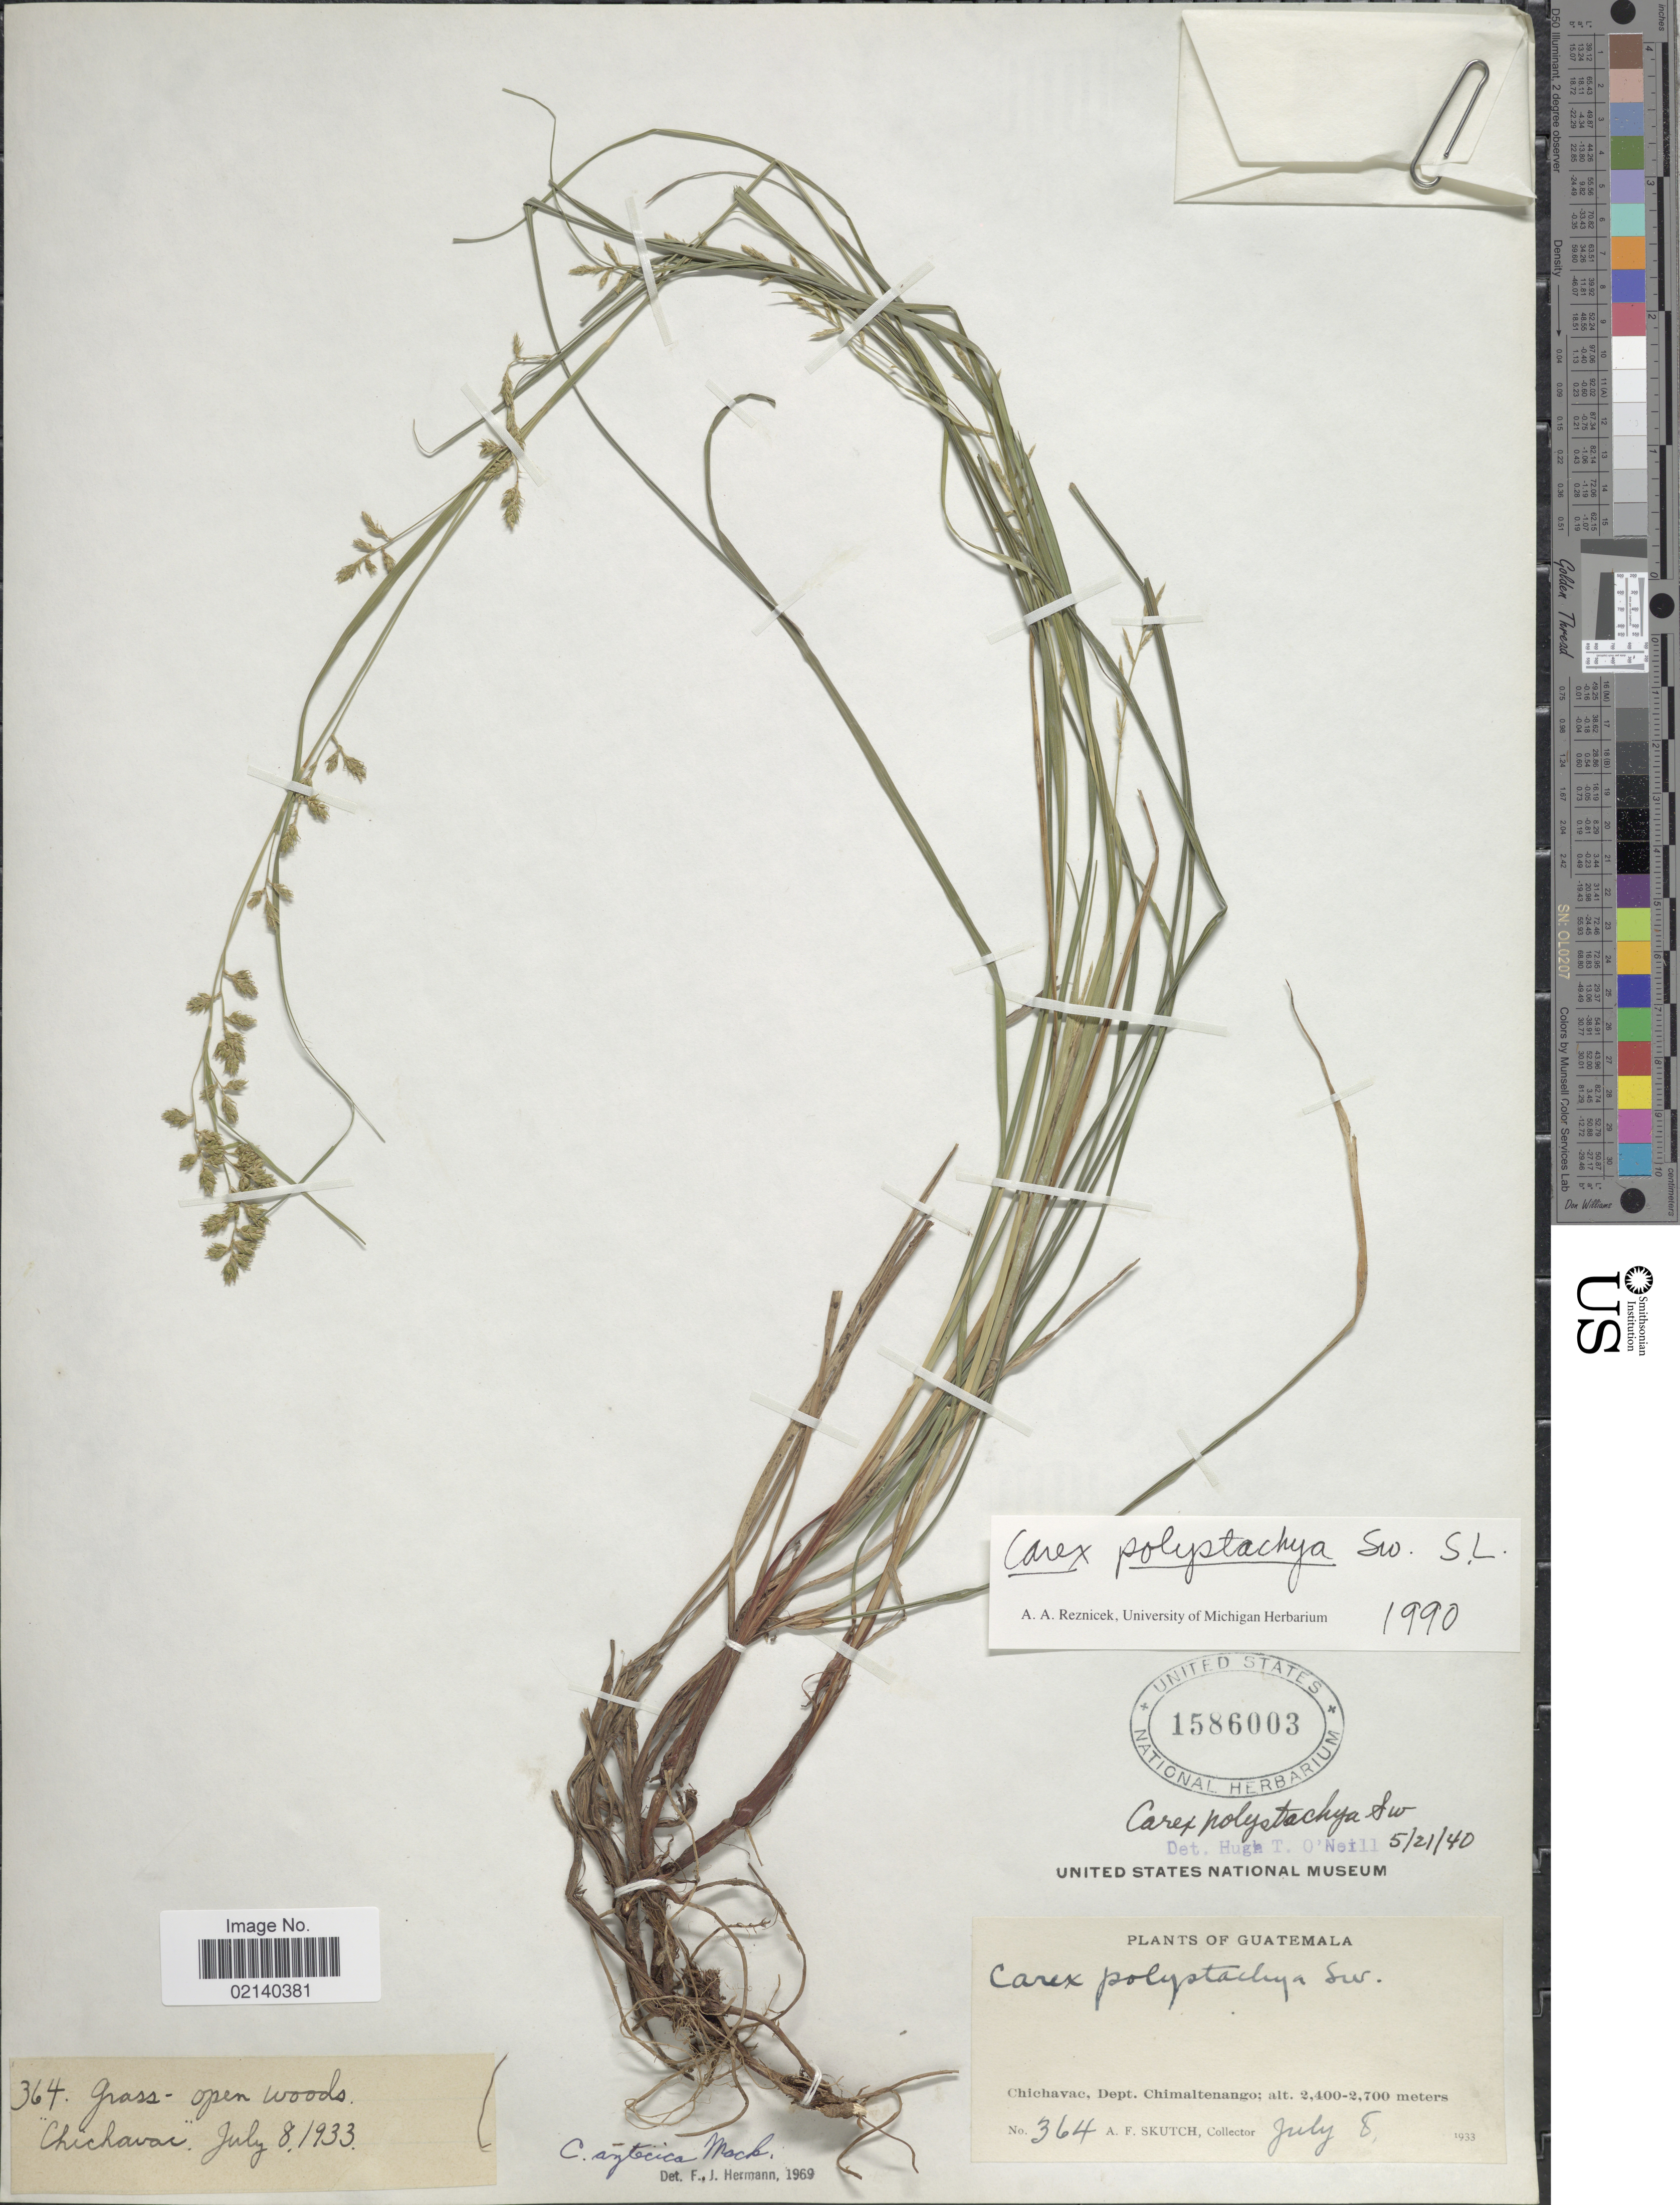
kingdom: Plantae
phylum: Tracheophyta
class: Liliopsida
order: Poales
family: Cyperaceae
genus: Carex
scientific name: Carex polystachya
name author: Sw. ex Wahlenb.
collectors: A. F. Skutch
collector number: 364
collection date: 1933-07-08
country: Guatemala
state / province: Chimaltenango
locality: Chichavac.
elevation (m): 2400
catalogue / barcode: US 1586003